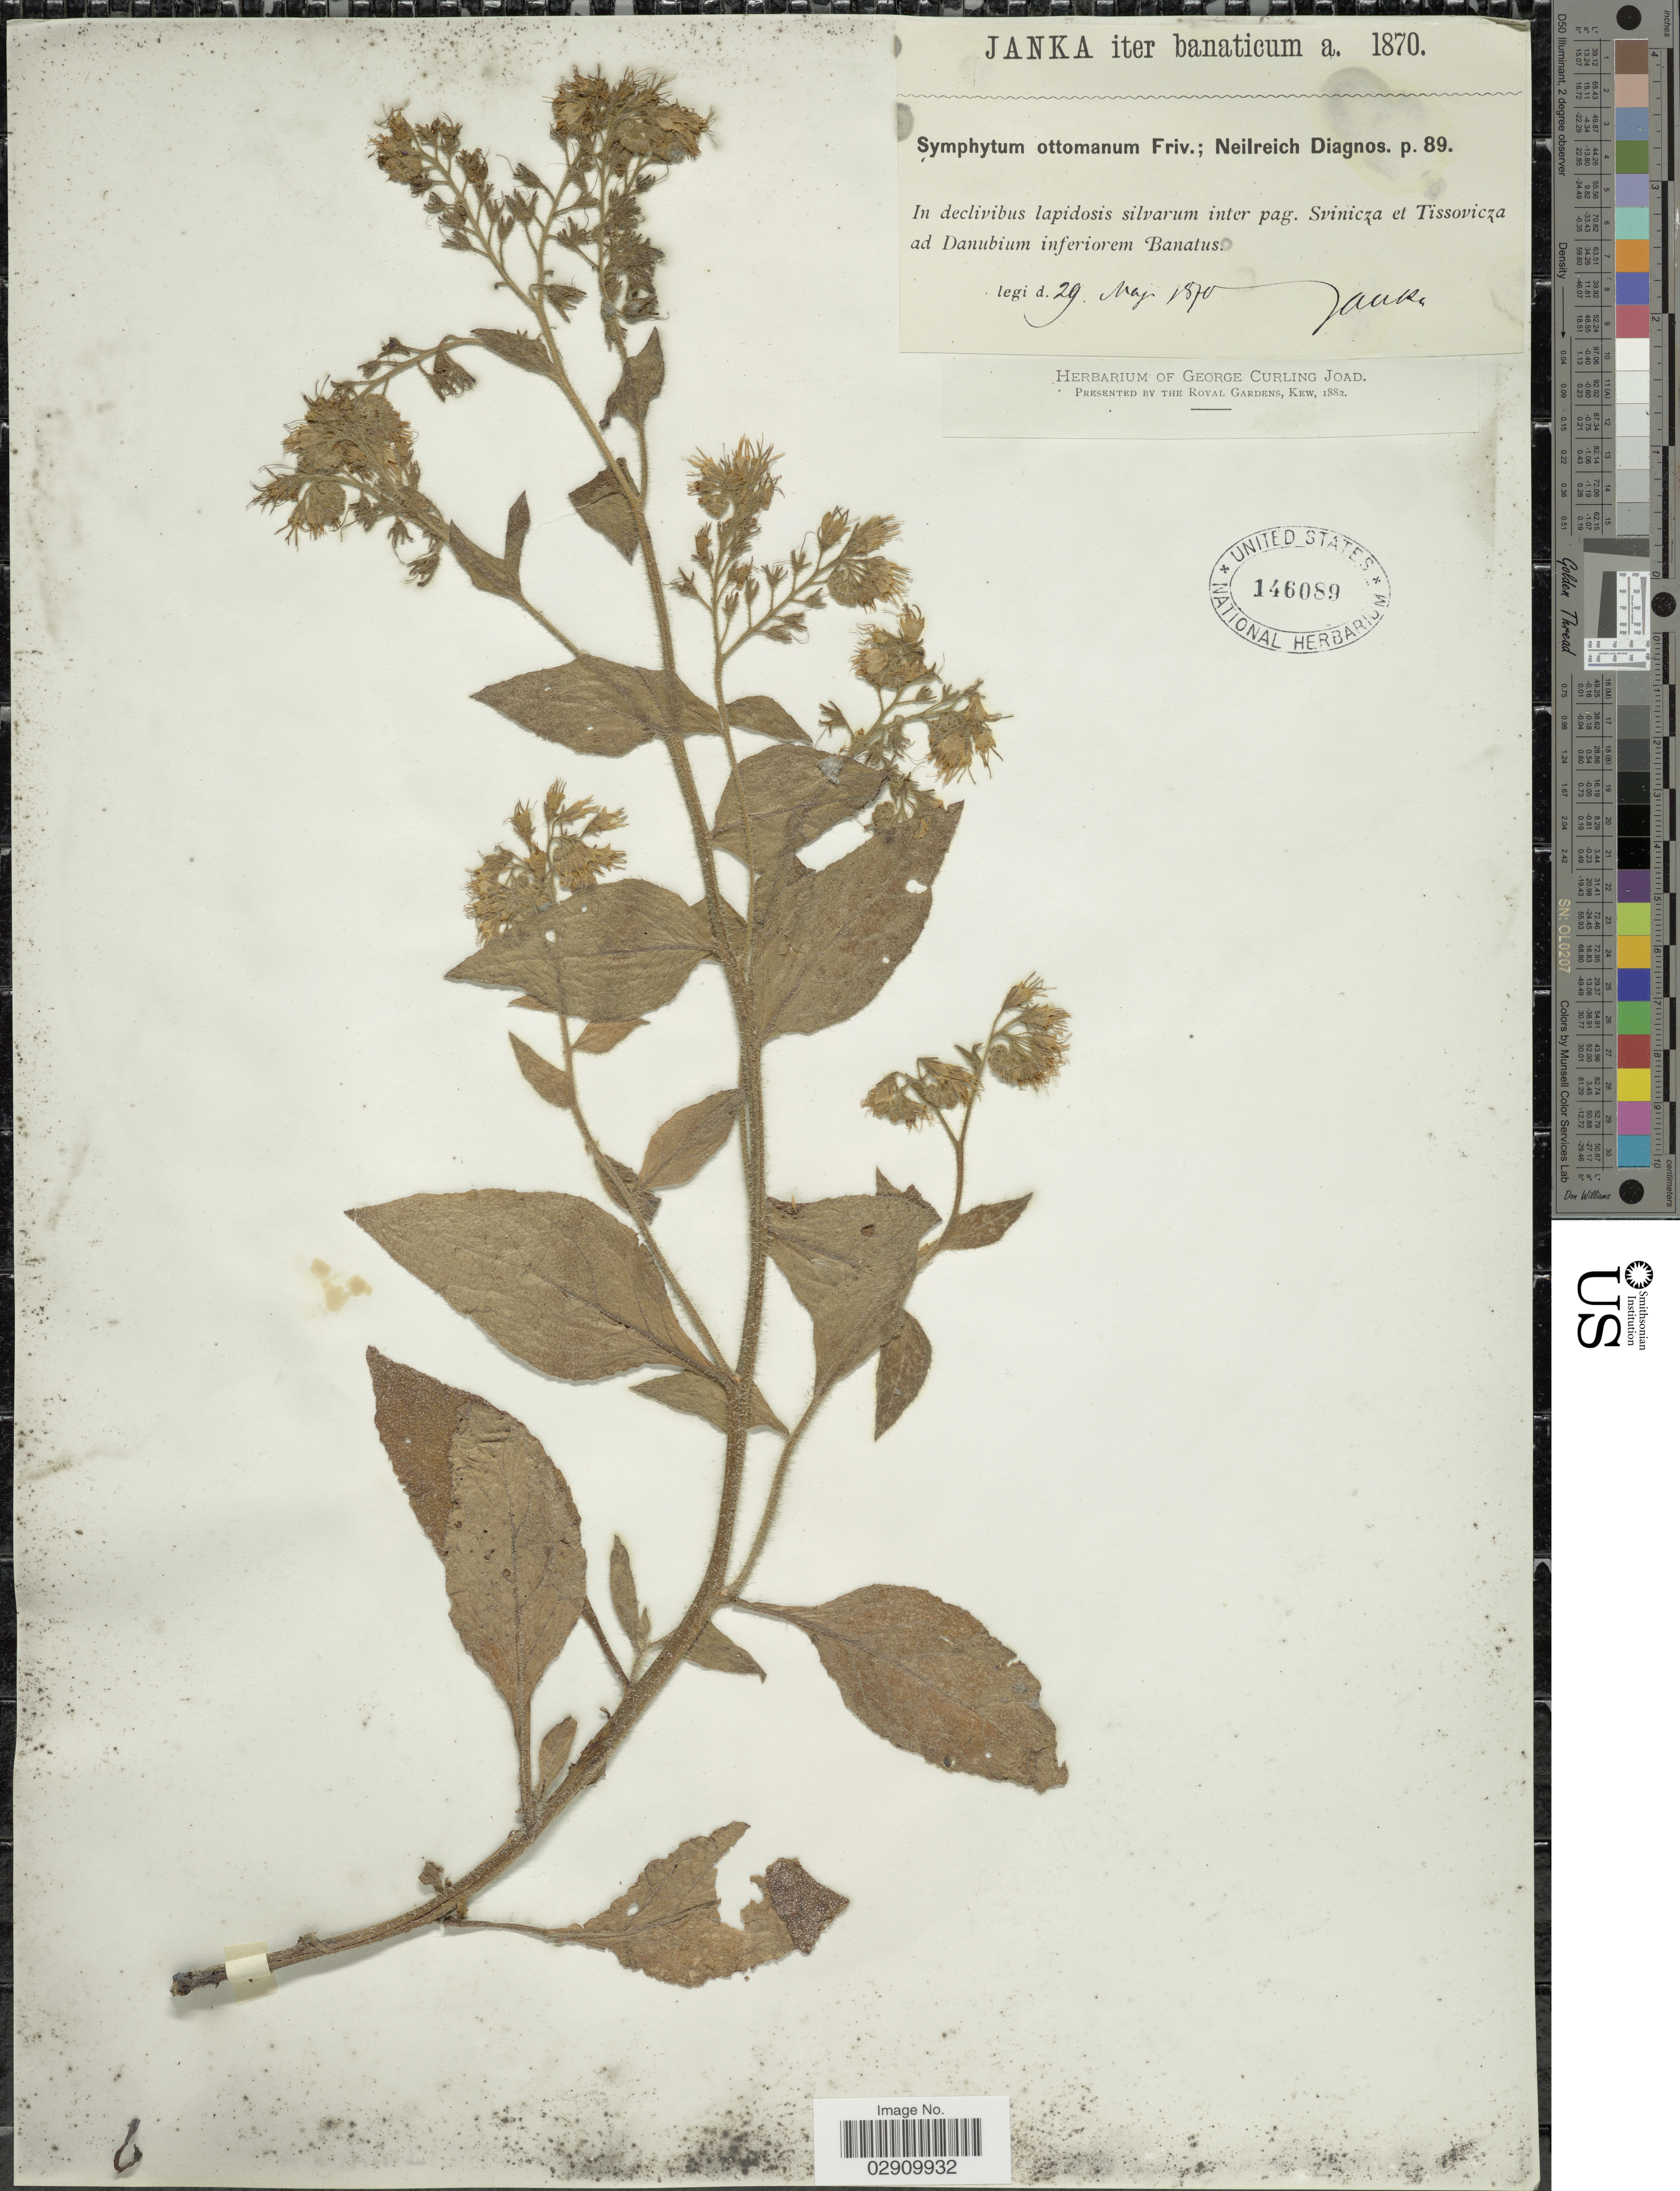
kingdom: Plantae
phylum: Tracheophyta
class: Magnoliopsida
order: Boraginales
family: Boraginaceae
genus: Symphytum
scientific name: Symphytum ottomanum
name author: Friv.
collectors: V. Janka von Bulcs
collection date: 1870-05-29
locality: Iter banaticum, In declivibus lapidosis silvarum inter pag. Svinicza et Tissovicza ad Danubium inferiorem Banatus.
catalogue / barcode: US 146089